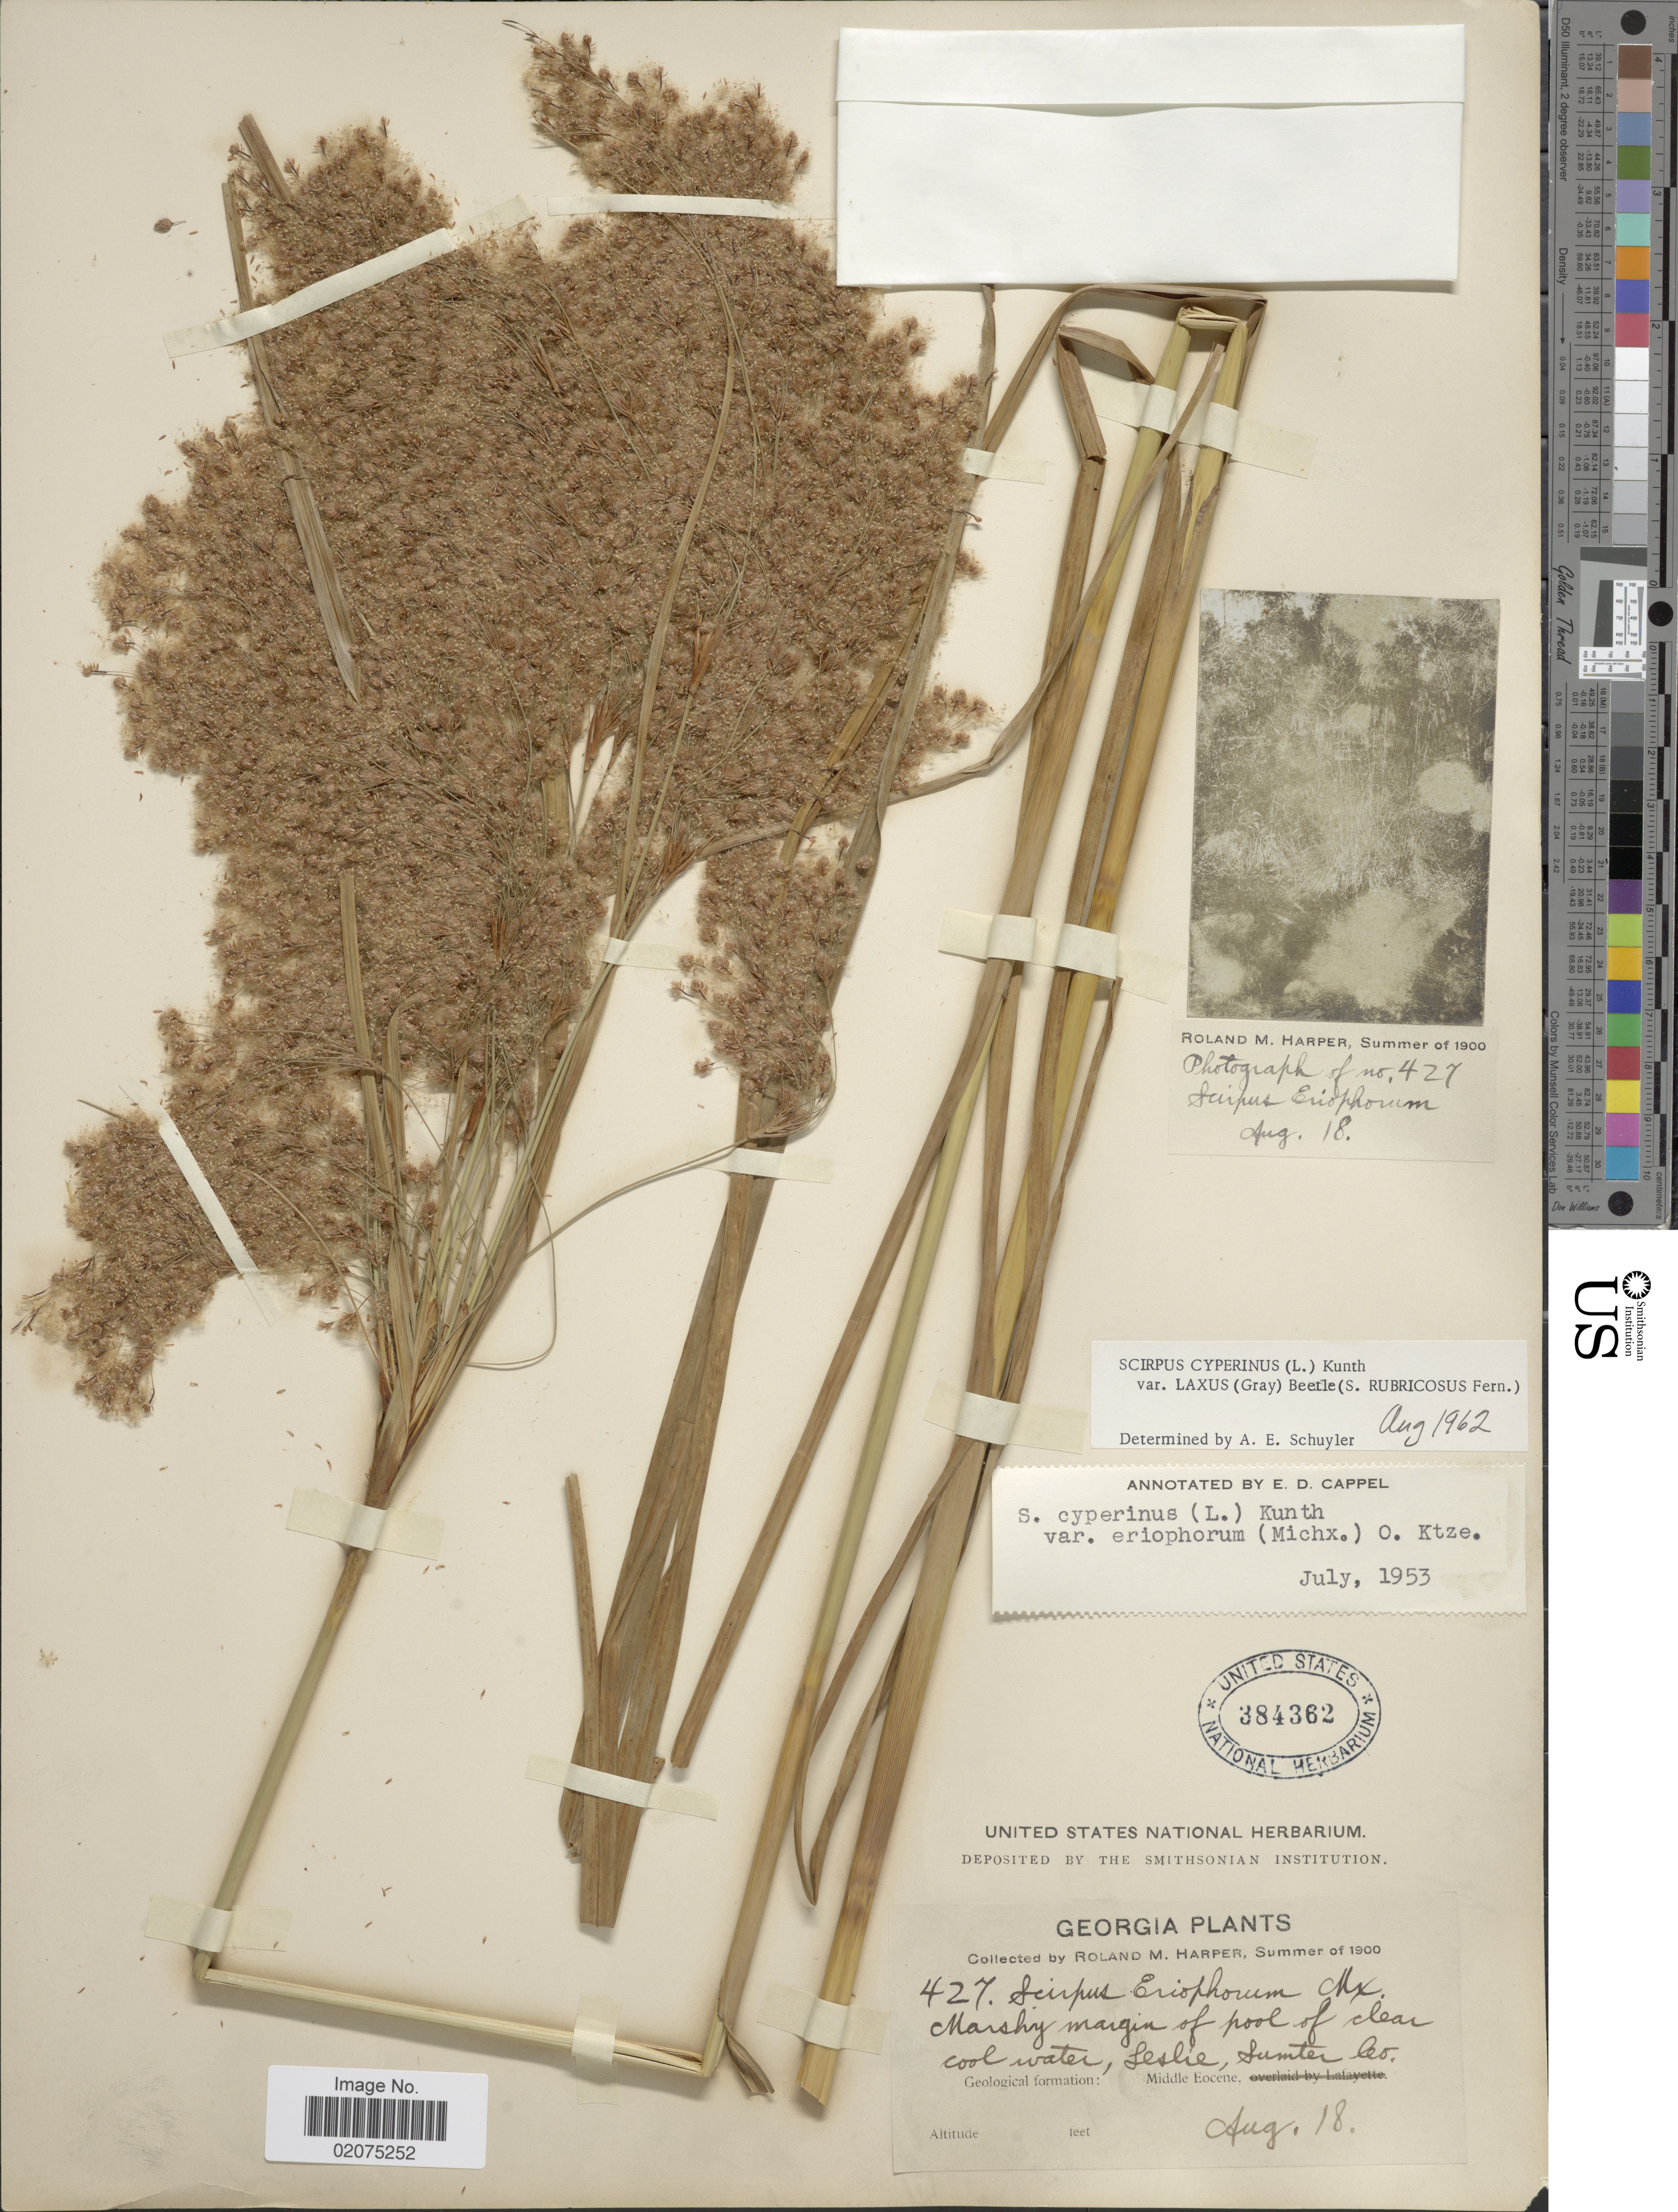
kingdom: Plantae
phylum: Tracheophyta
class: Liliopsida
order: Poales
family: Cyperaceae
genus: Scirpus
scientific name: Scirpus cyperinus var. laxus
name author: (A. Gray) Beetle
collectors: R. M. Harper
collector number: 427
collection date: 1900-08-18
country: United States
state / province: Georgia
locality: Leslie, Sumter Co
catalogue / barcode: US 384362